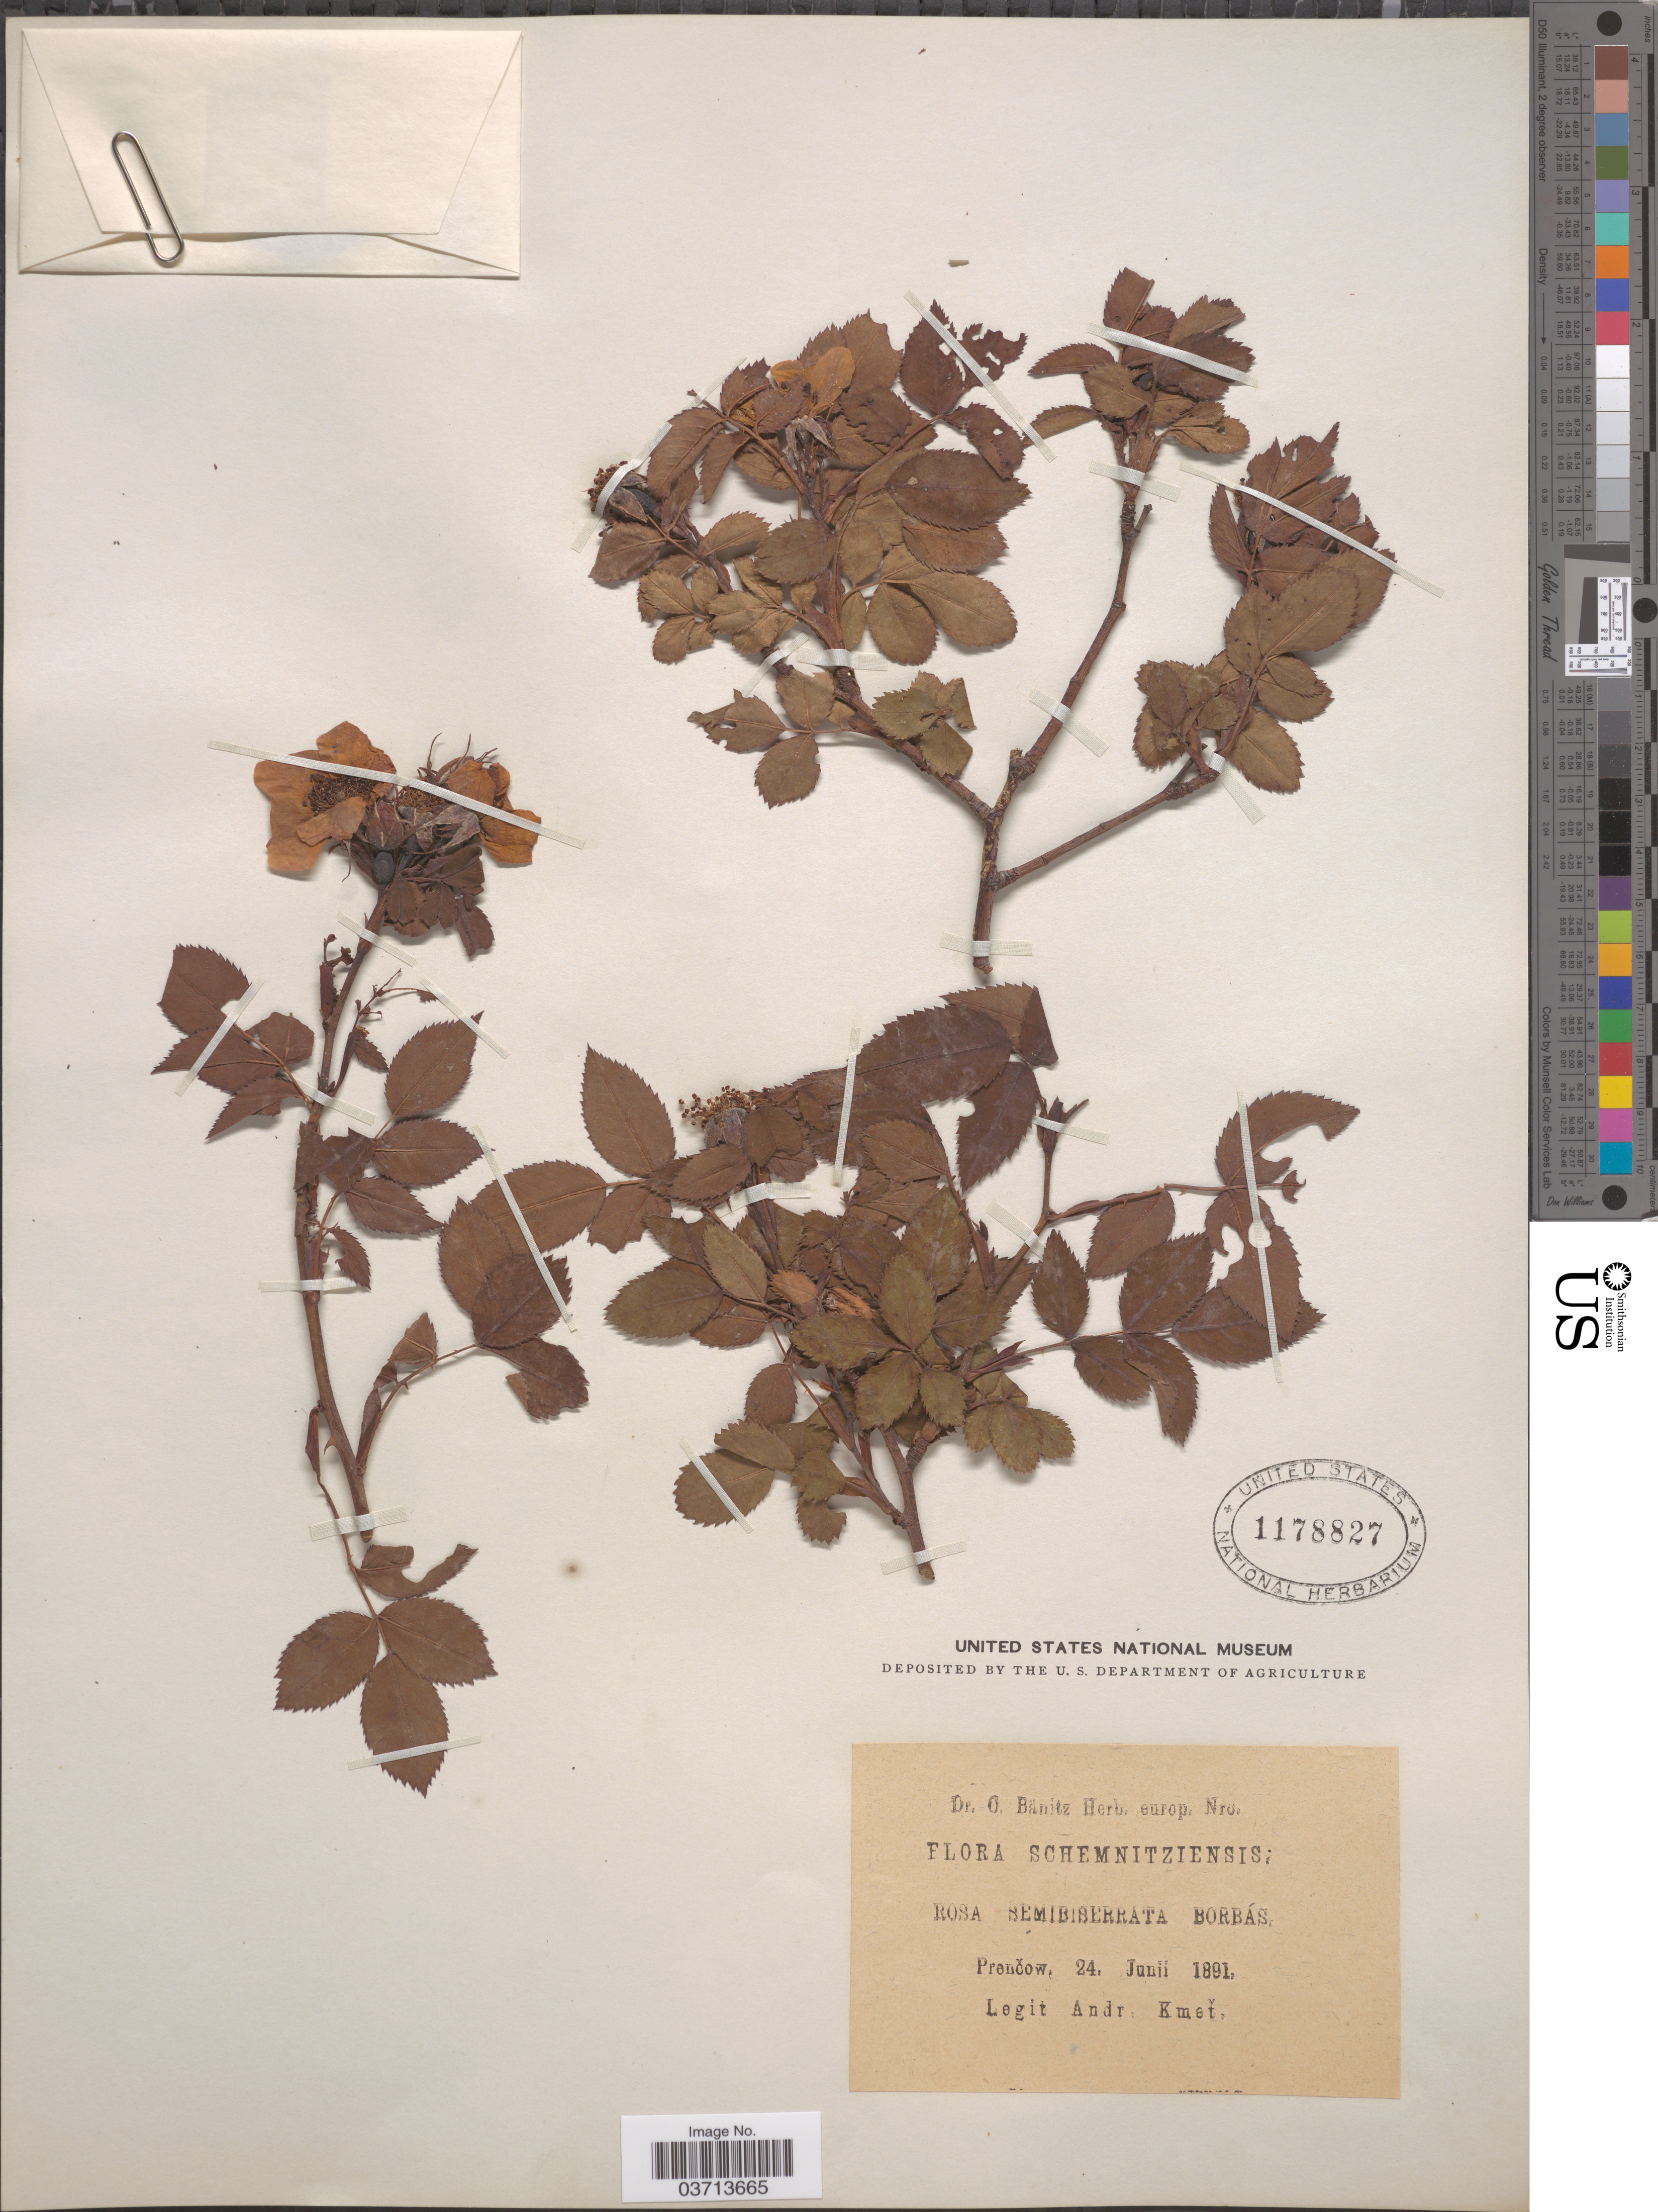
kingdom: Plantae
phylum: Tracheophyta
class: Magnoliopsida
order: Rosales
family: Rosaceae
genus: Rosa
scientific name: Rosa semibiserrata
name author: (Borbás) Heinr. Braun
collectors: A. Kmet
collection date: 1891-06-24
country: Slovakia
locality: Schemnitziensis. Prenčow.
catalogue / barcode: US 1178827